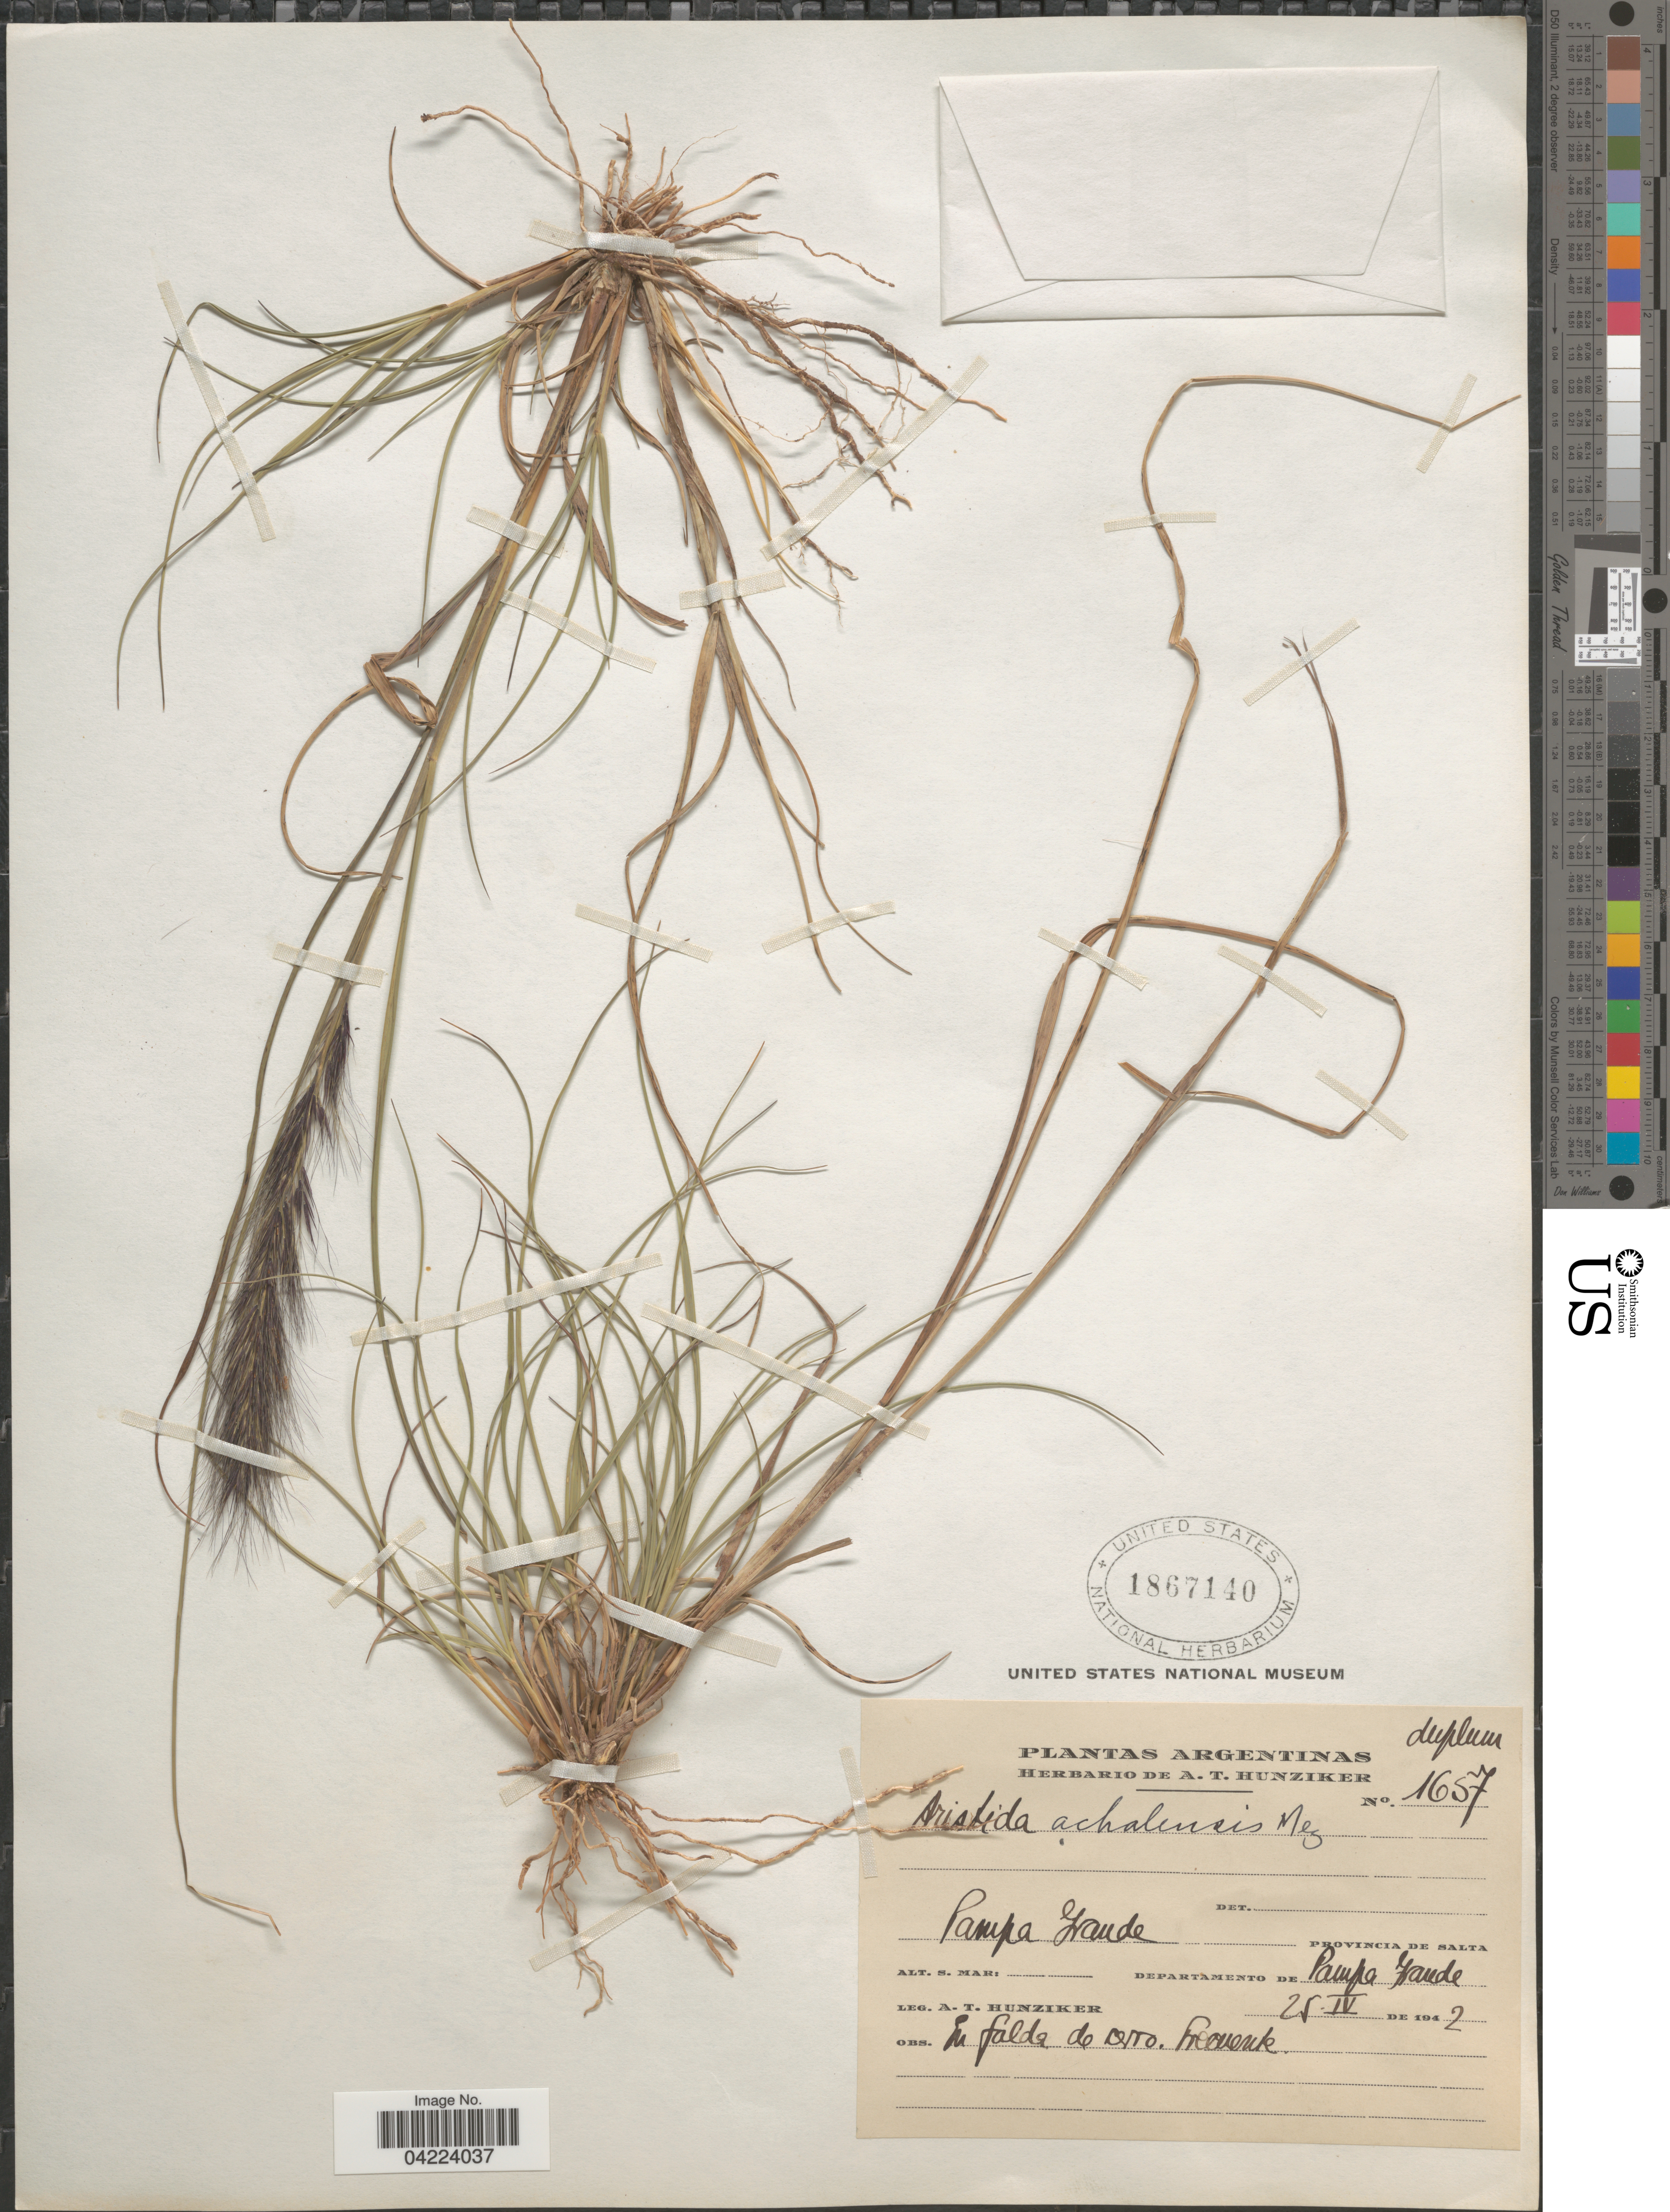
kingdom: Plantae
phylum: Tracheophyta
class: Liliopsida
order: Poales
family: Poaceae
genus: Aristida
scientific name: Aristida achalensis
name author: Mez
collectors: A. T. Hunziker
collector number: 1657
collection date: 1942-04-25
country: Argentina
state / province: Salta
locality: Pampa Grande. Departamento de Pampa Grande.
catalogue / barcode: US 1867140